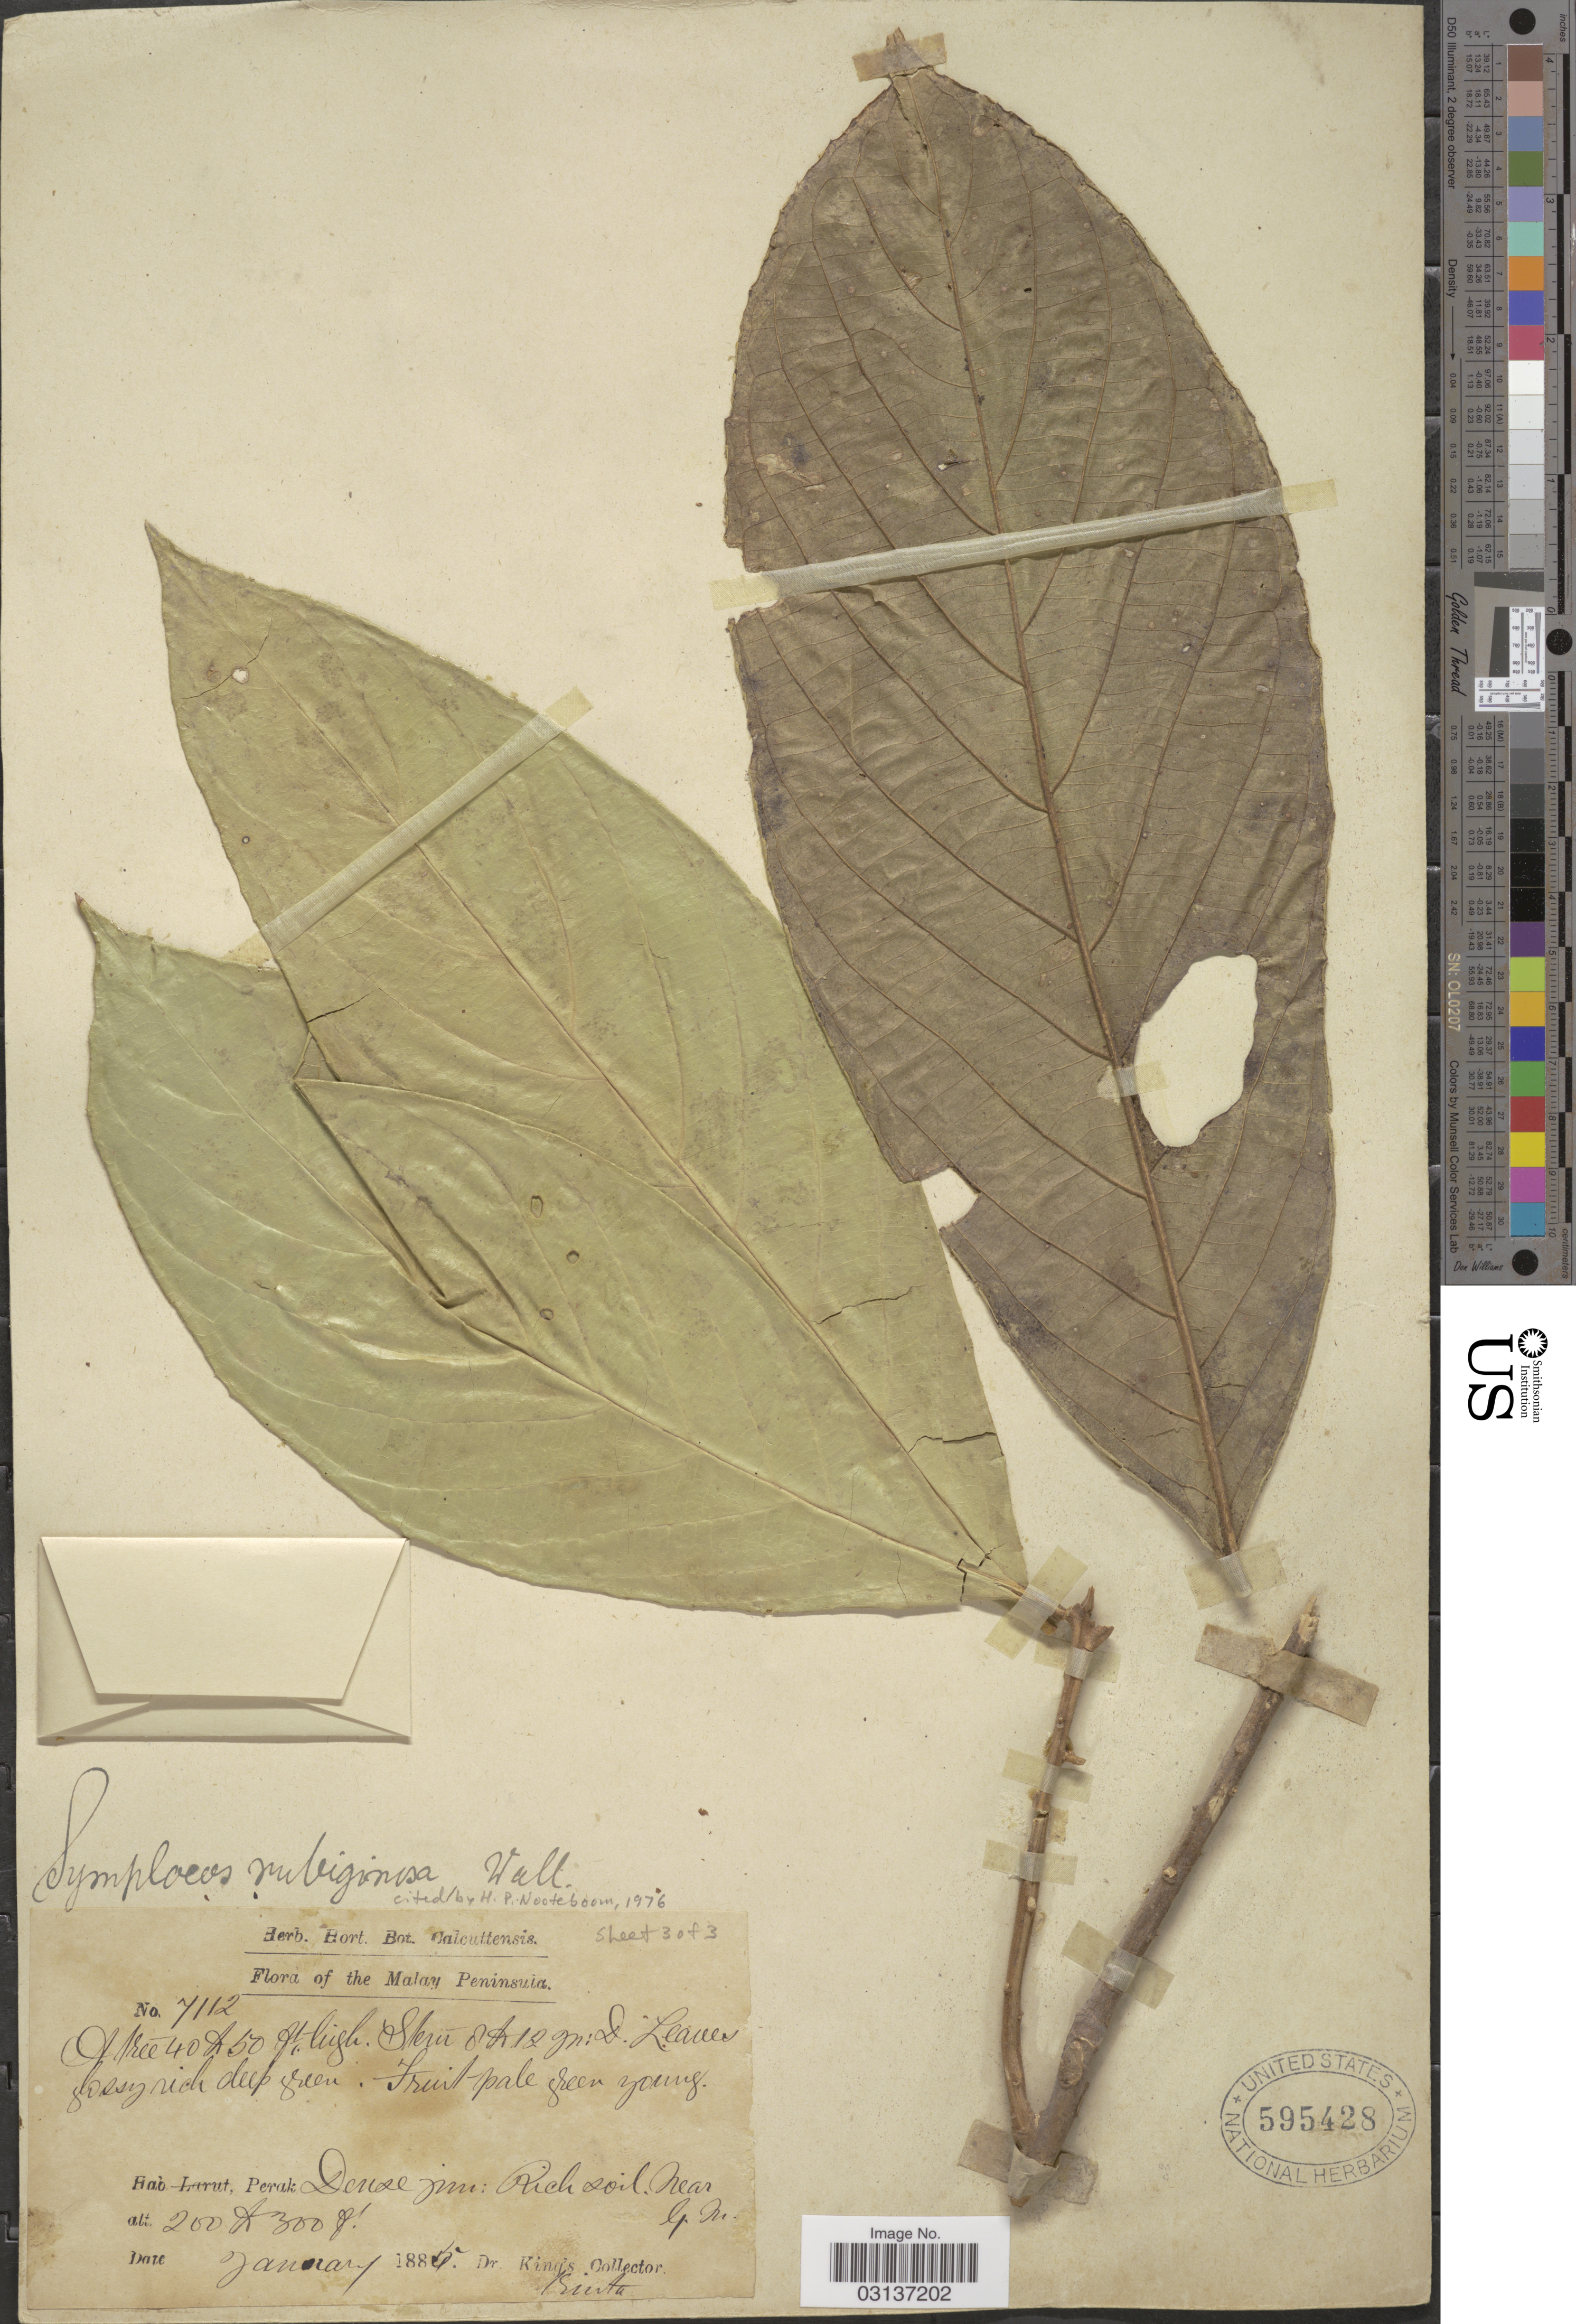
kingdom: Plantae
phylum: Tracheophyta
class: Magnoliopsida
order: Ericales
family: Symplocaceae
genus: Symplocos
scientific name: Symplocos rubiginosa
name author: Wall. ex DC.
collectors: Dr. King's collector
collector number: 7112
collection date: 1885-01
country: Malaysia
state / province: Perak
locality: Malay Peninsula. Perak. Dense jun.: Rich soil, Near G. M., Kinta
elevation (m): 61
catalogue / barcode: US 595428